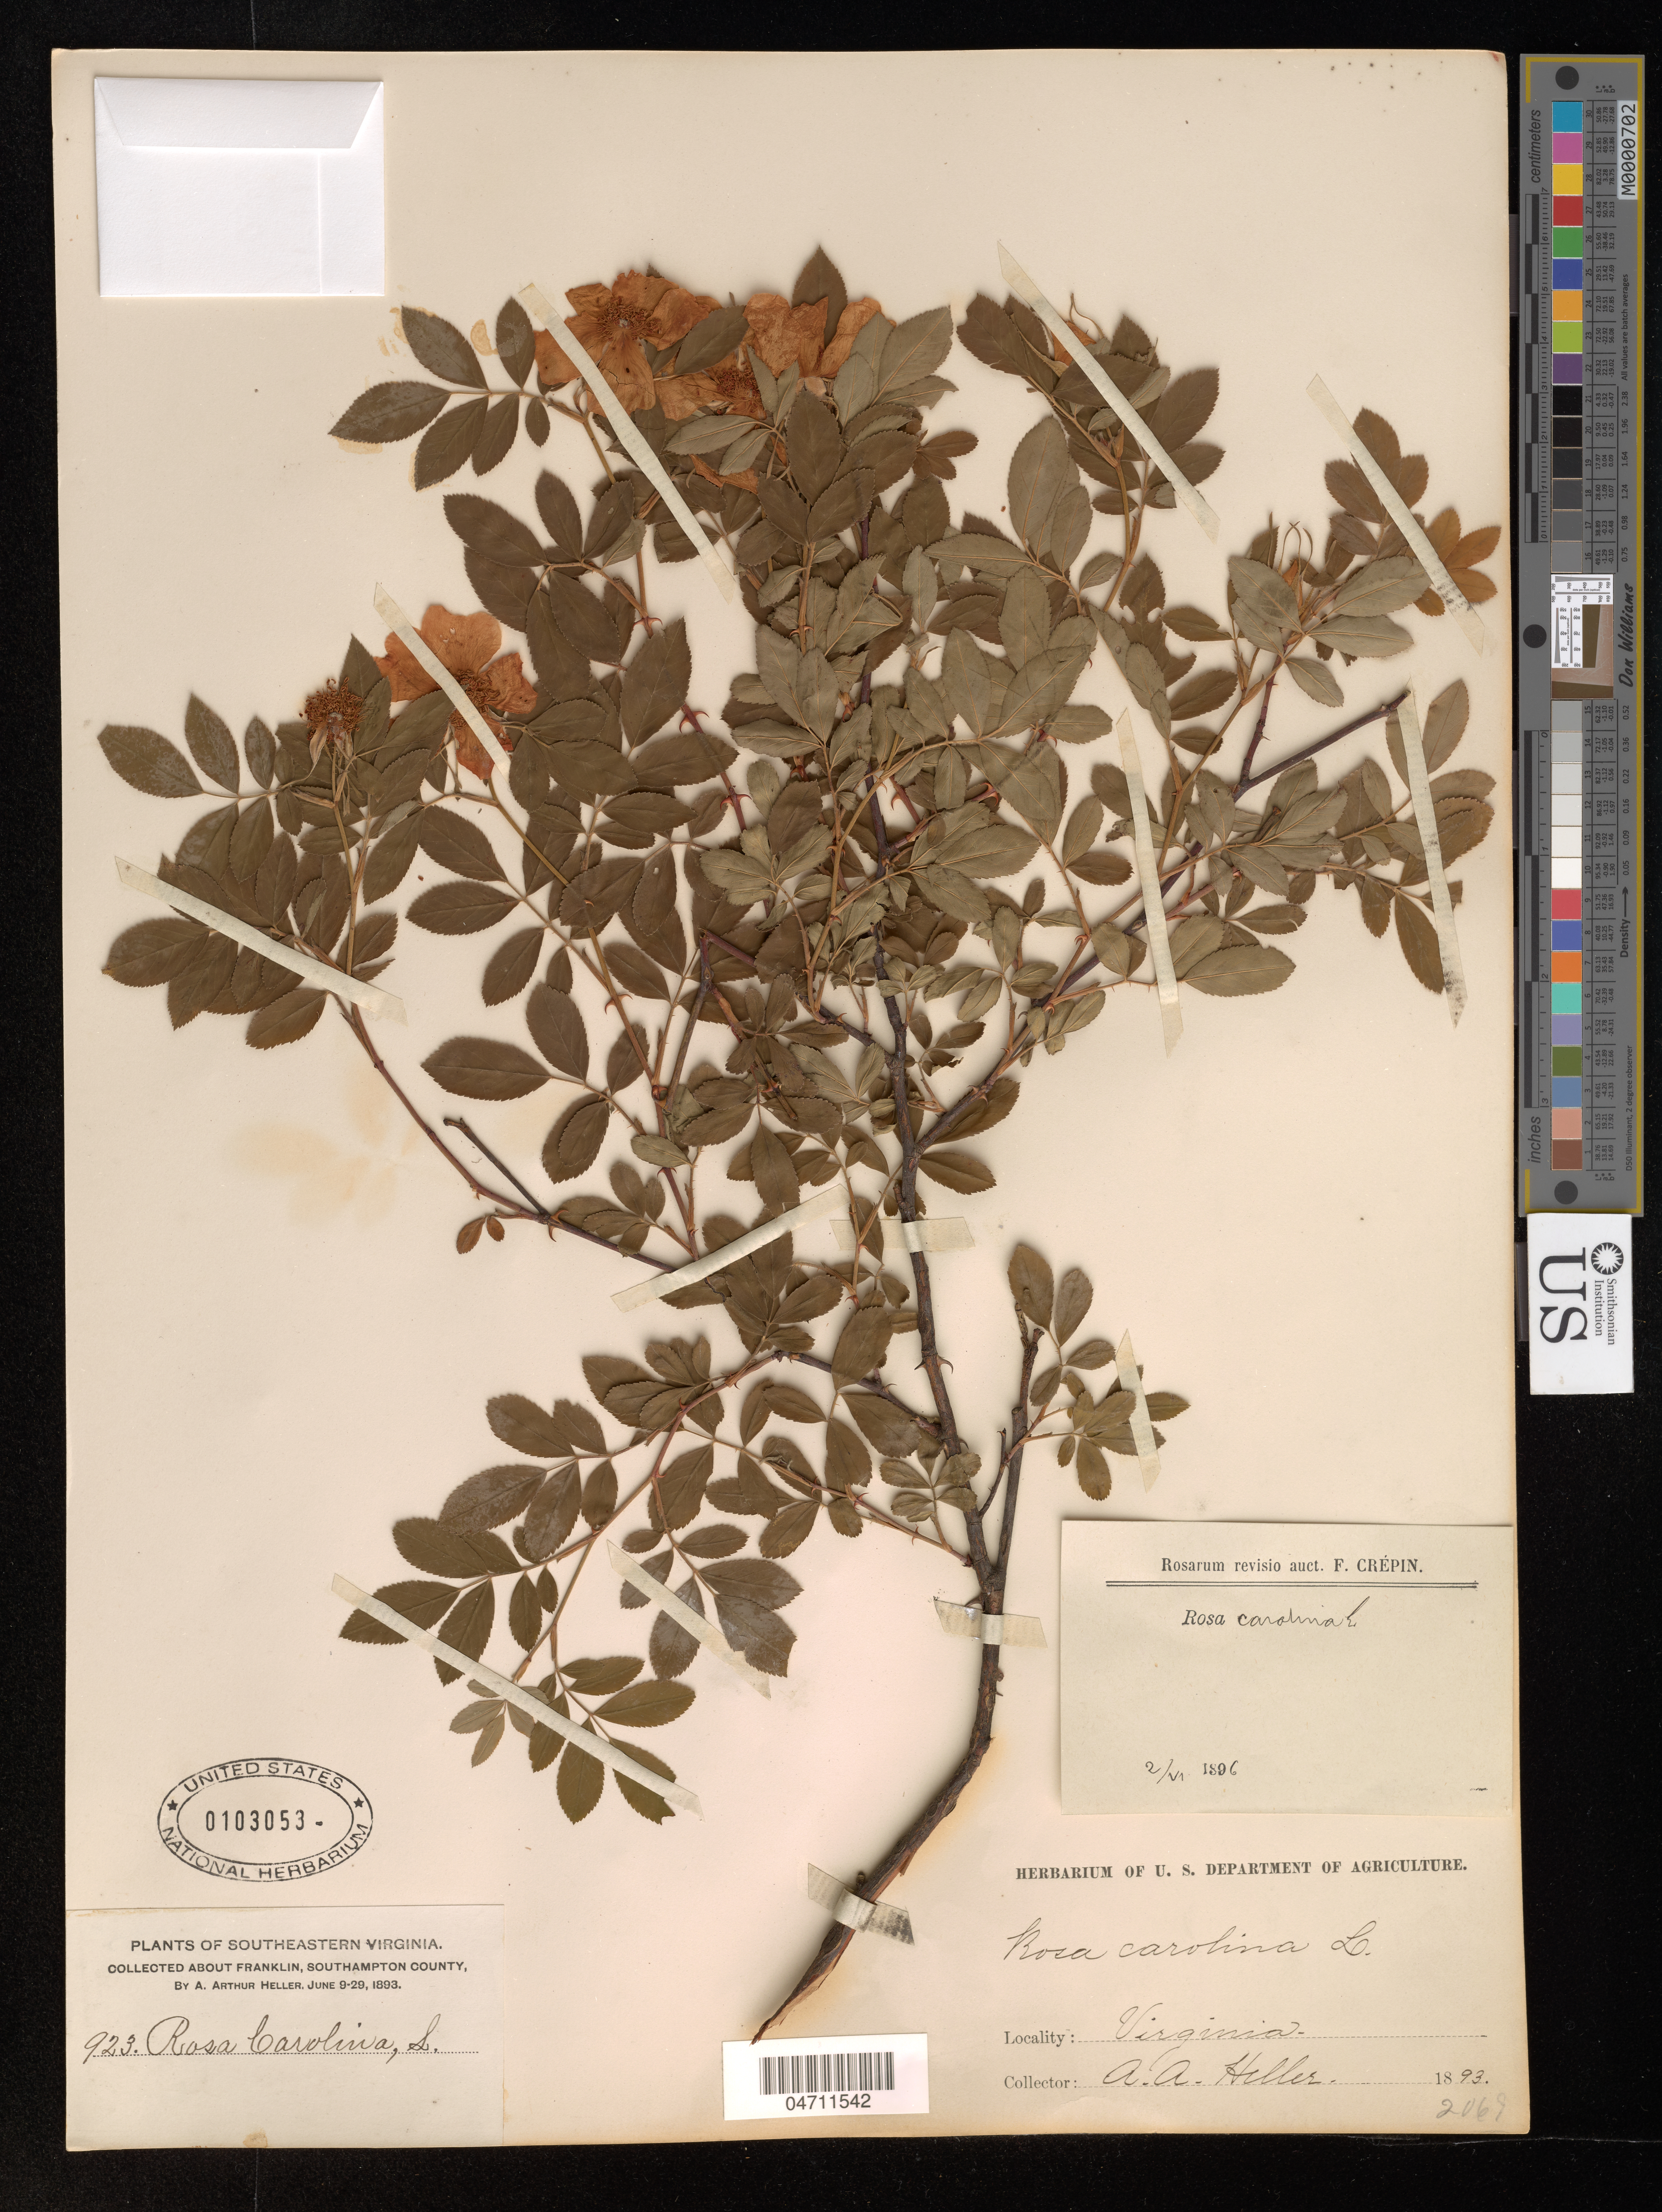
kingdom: Plantae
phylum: Tracheophyta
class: Magnoliopsida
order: Rosales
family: Rosaceae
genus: Rosa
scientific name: Rosa carolina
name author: L.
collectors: A. A. Heller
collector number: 923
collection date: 1893-06-09/1893-06-29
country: United States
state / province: Virginia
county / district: Southampton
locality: Southeastern Virginia. Franklin.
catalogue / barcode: US 103053